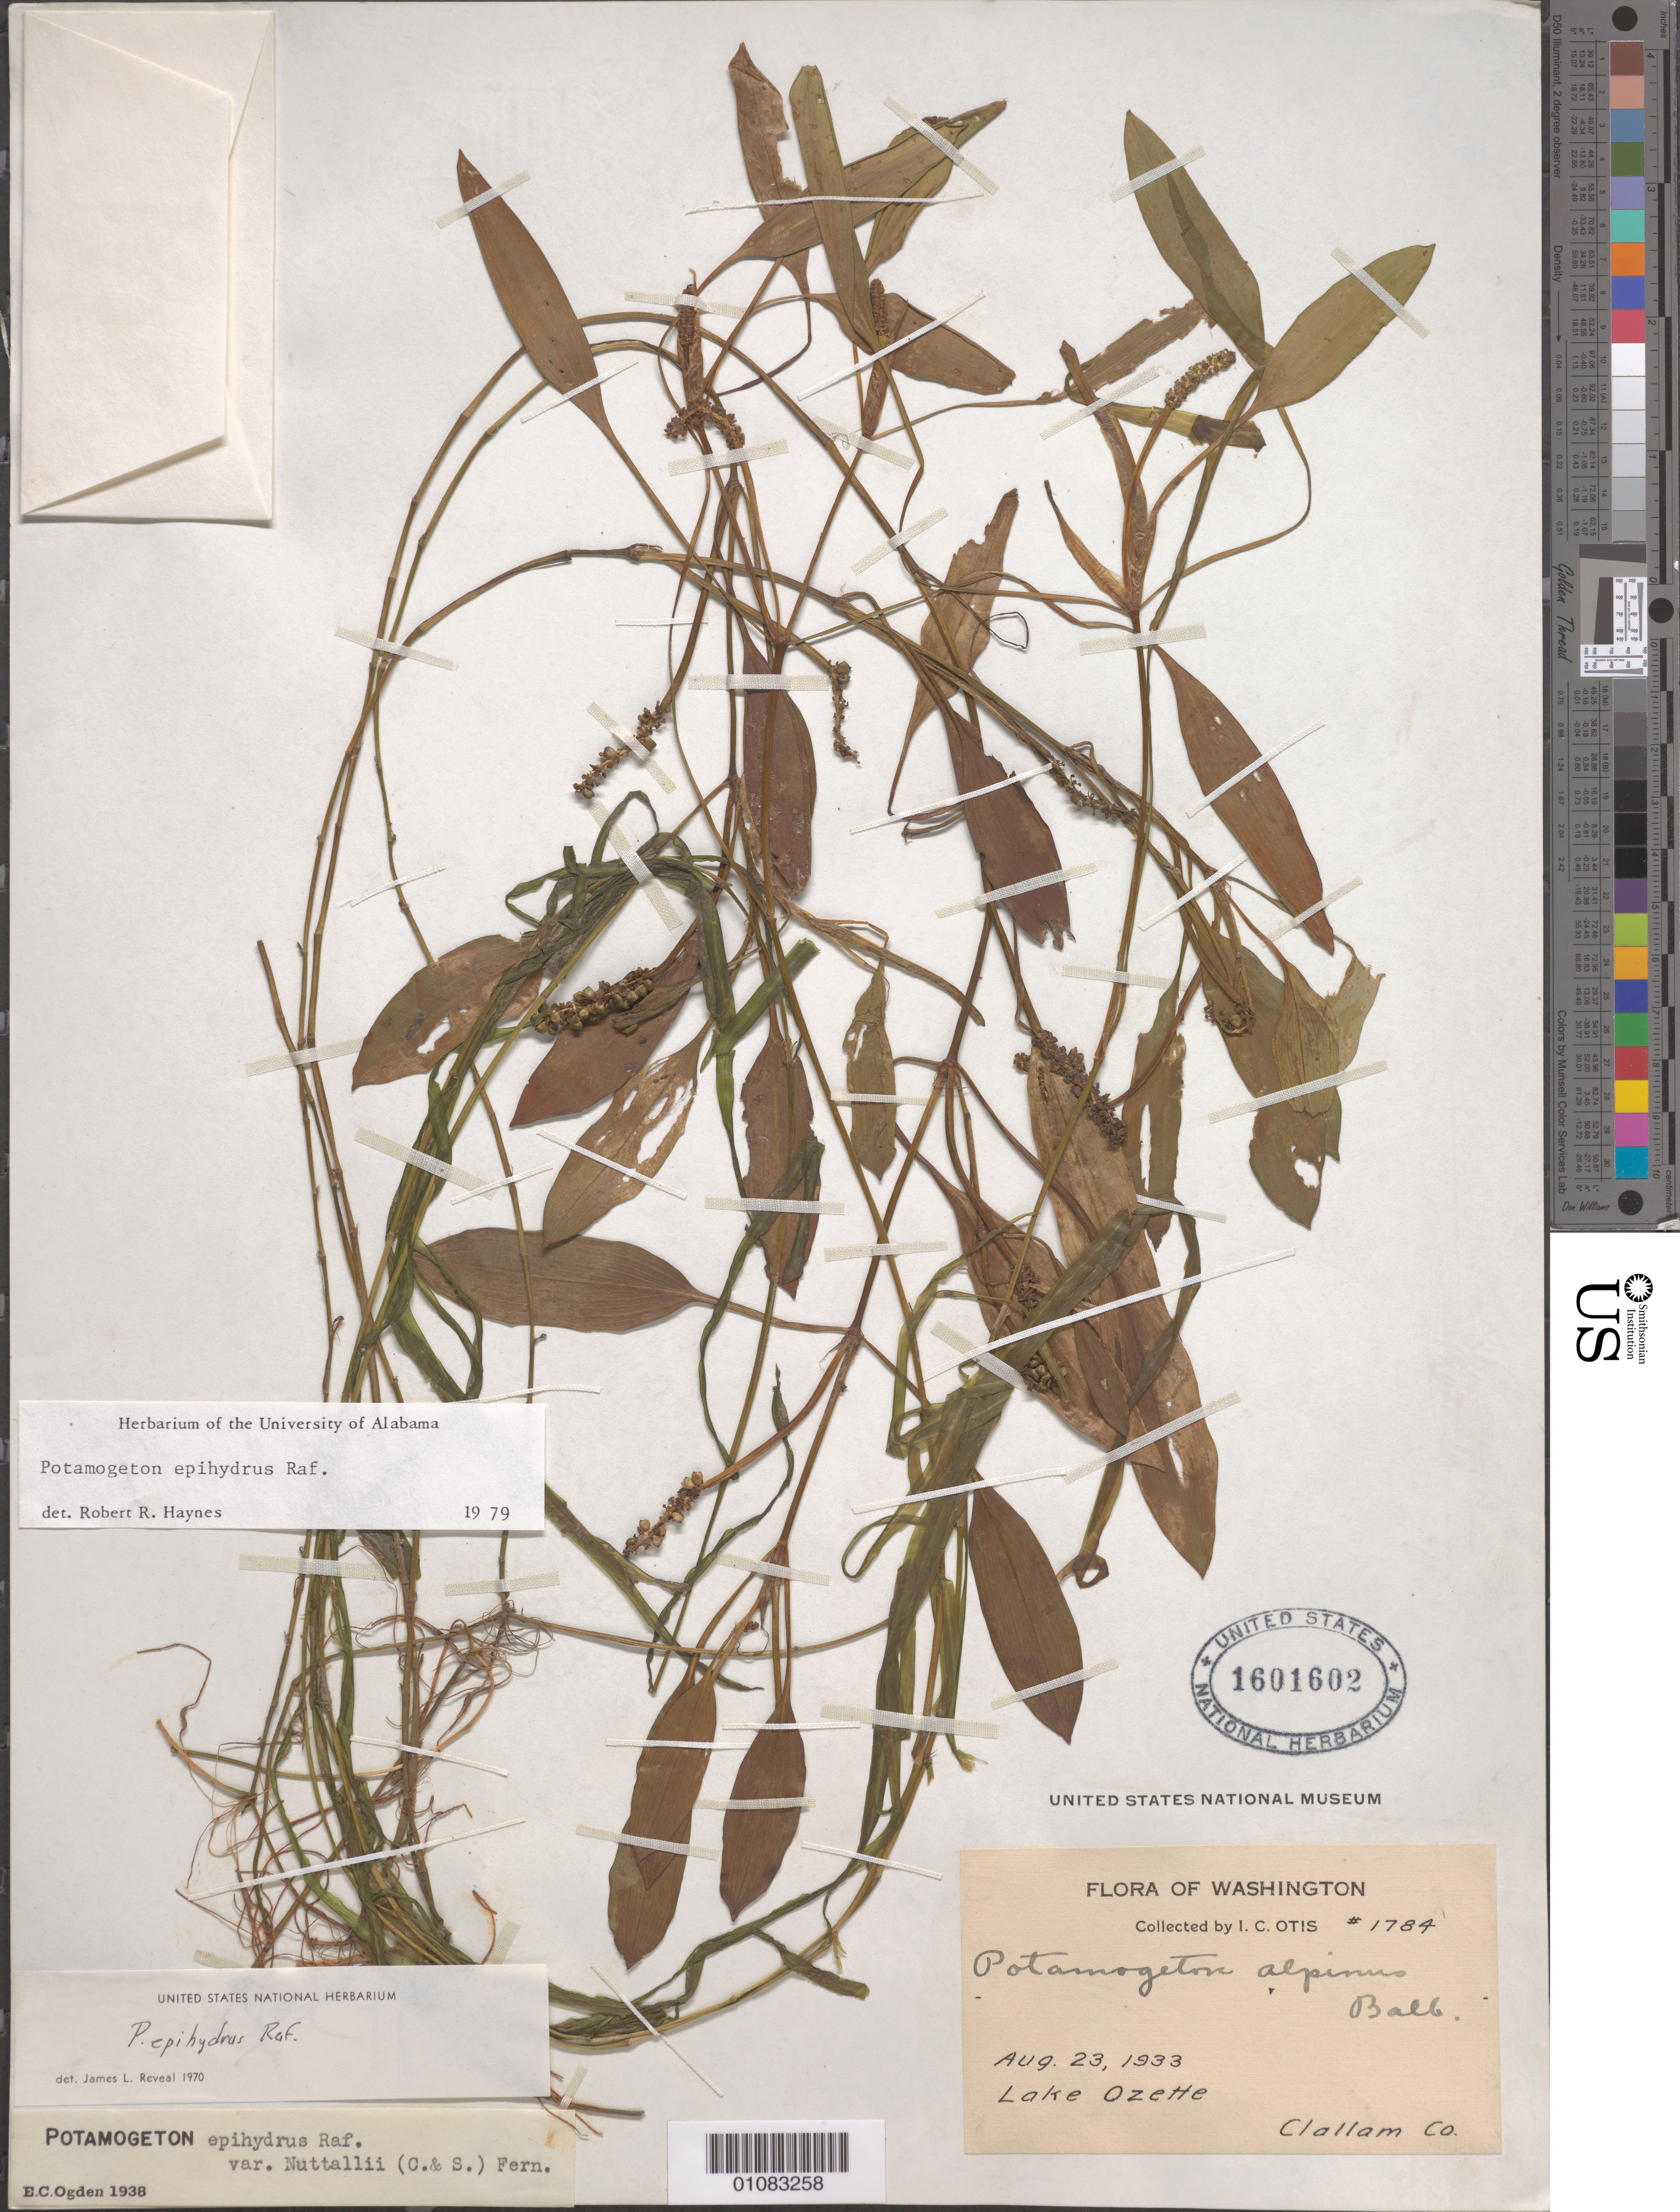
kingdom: Plantae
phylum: Tracheophyta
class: Liliopsida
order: Alismatales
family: Potamogetonaceae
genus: Potamogeton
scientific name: Potamogeton epihydrus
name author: Raf.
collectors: I. C. Otis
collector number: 1784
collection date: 1933-08-23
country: United States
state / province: Washington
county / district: Clallam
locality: Lake Ozette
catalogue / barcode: US 1601602